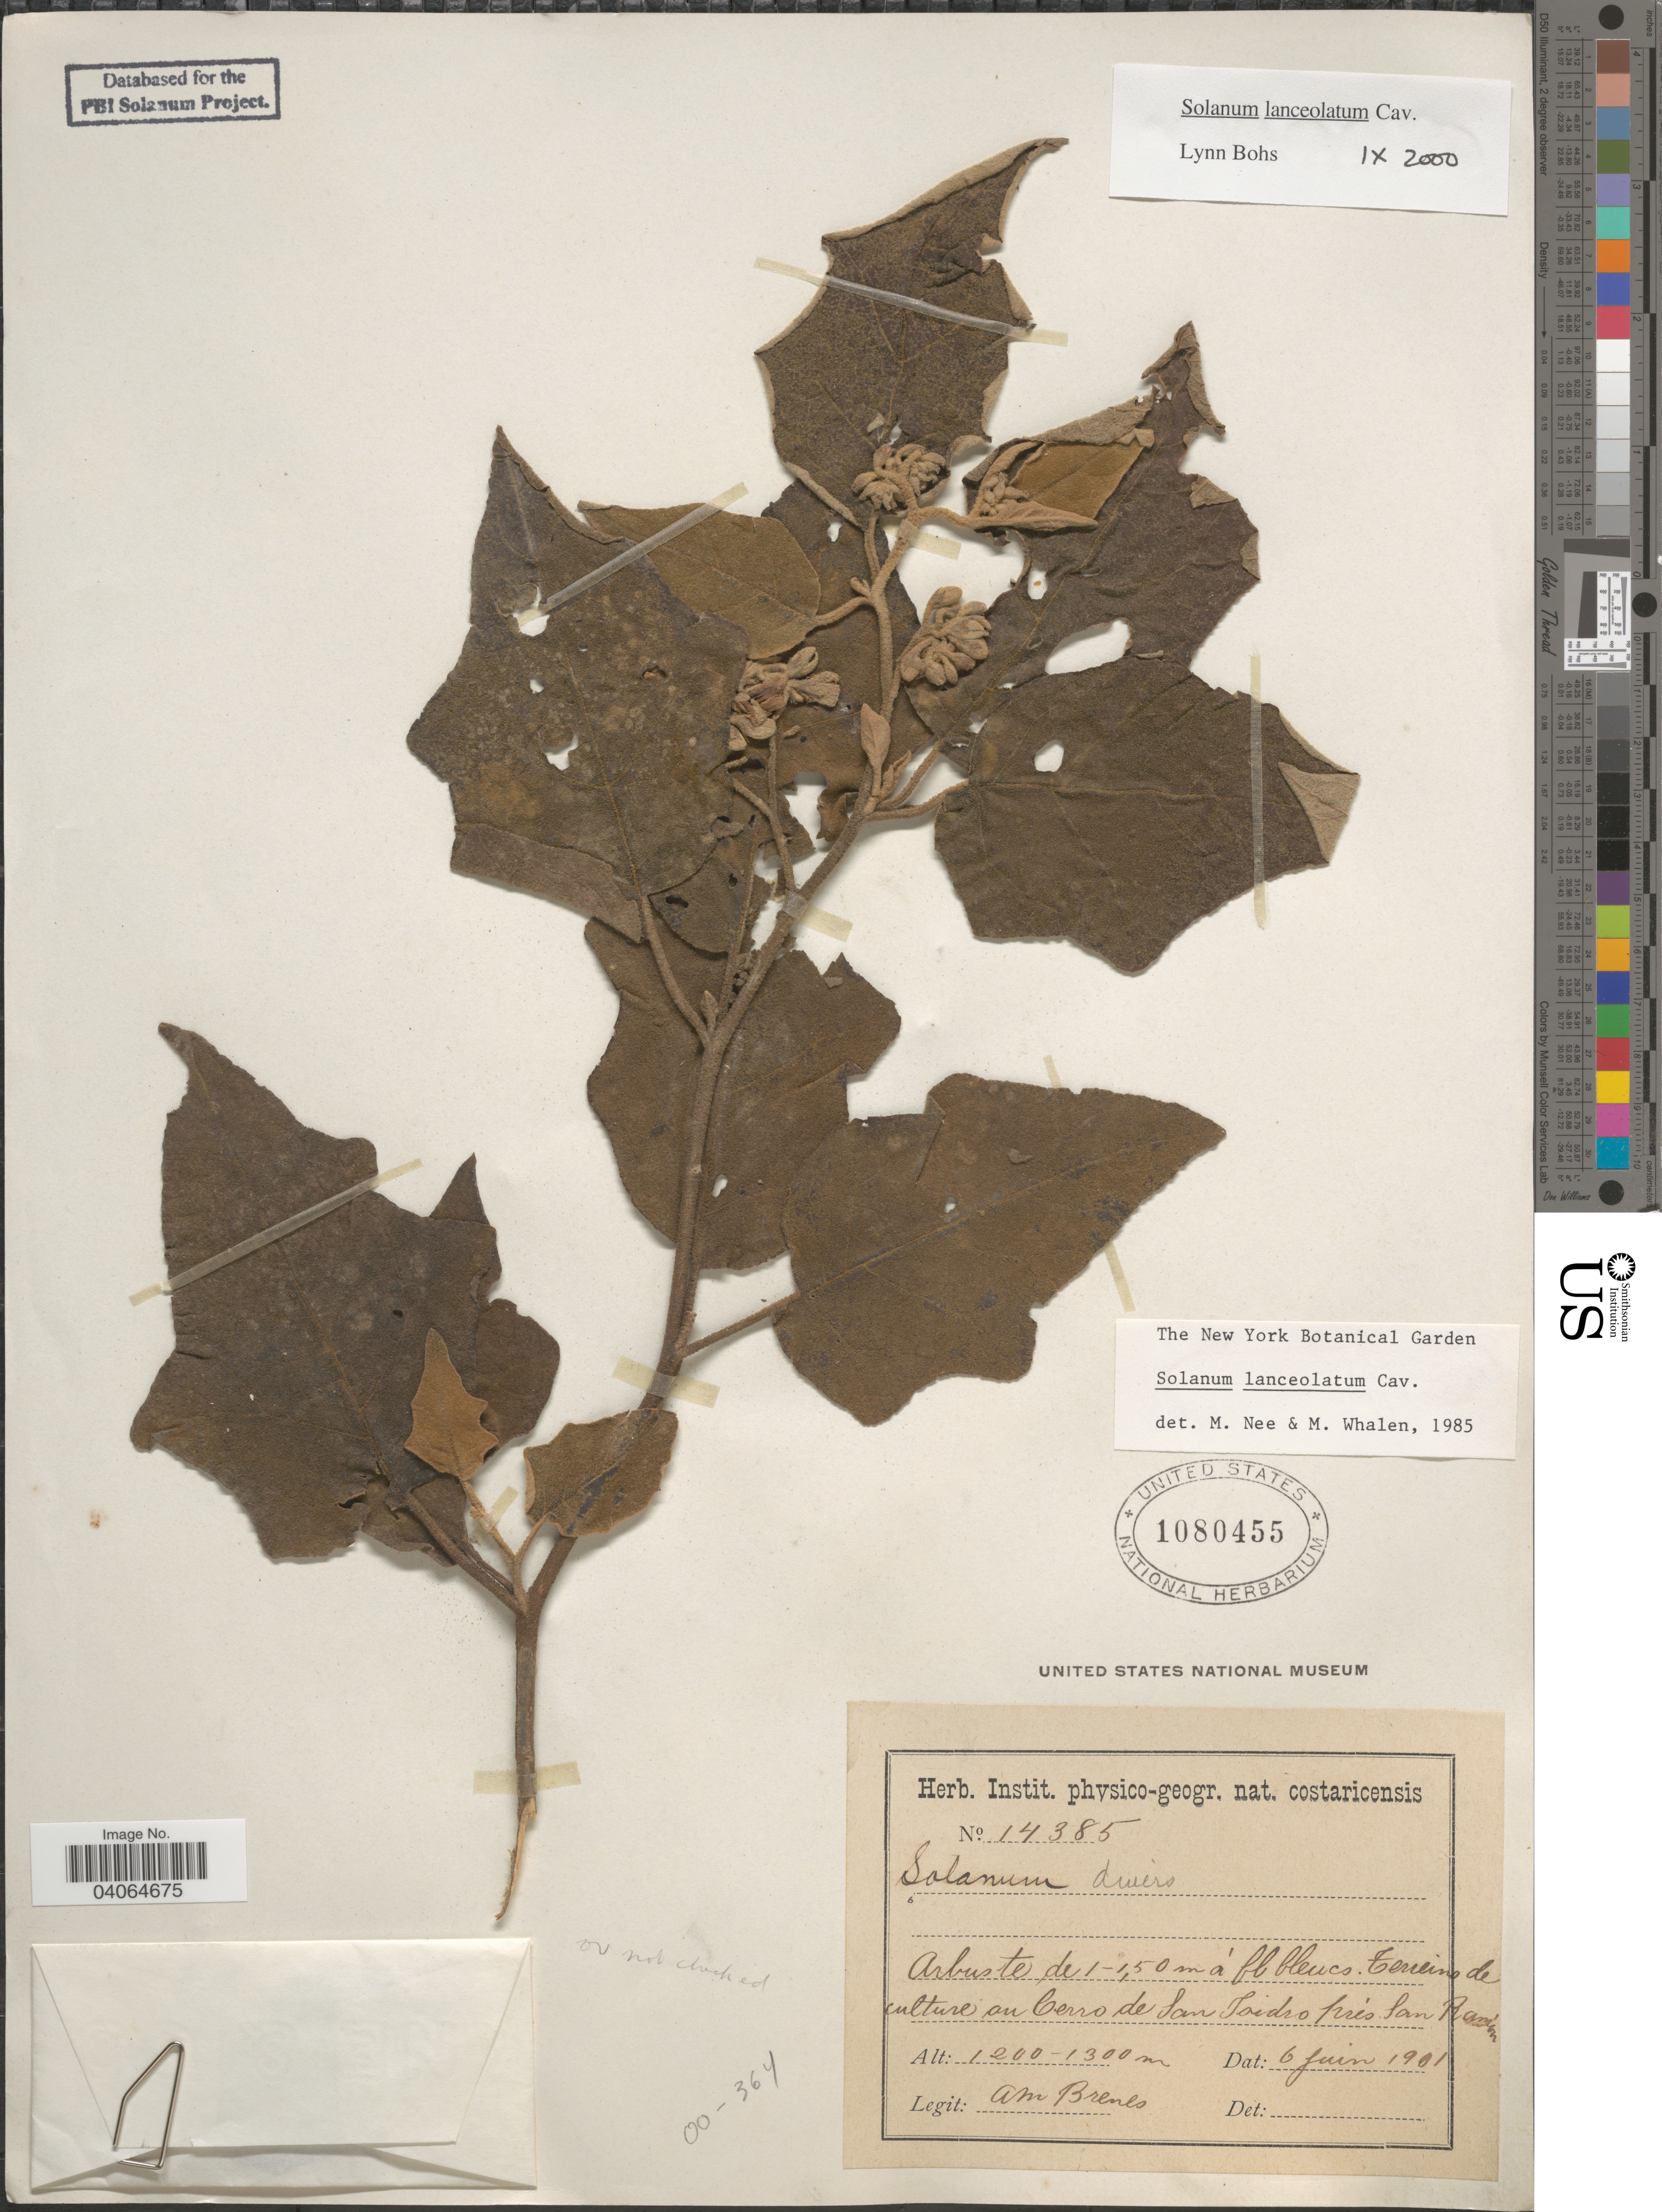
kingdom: Plantae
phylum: Tracheophyta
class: Magnoliopsida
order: Solanales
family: Solanaceae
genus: Solanum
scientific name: Solanum lanceolatum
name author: Berthault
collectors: A. Brenes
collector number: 14385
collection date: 1901-06-06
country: Costa Rica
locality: Terreino de culture an Cerro de San Isidro près San Ramón.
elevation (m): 1200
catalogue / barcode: US 1080455